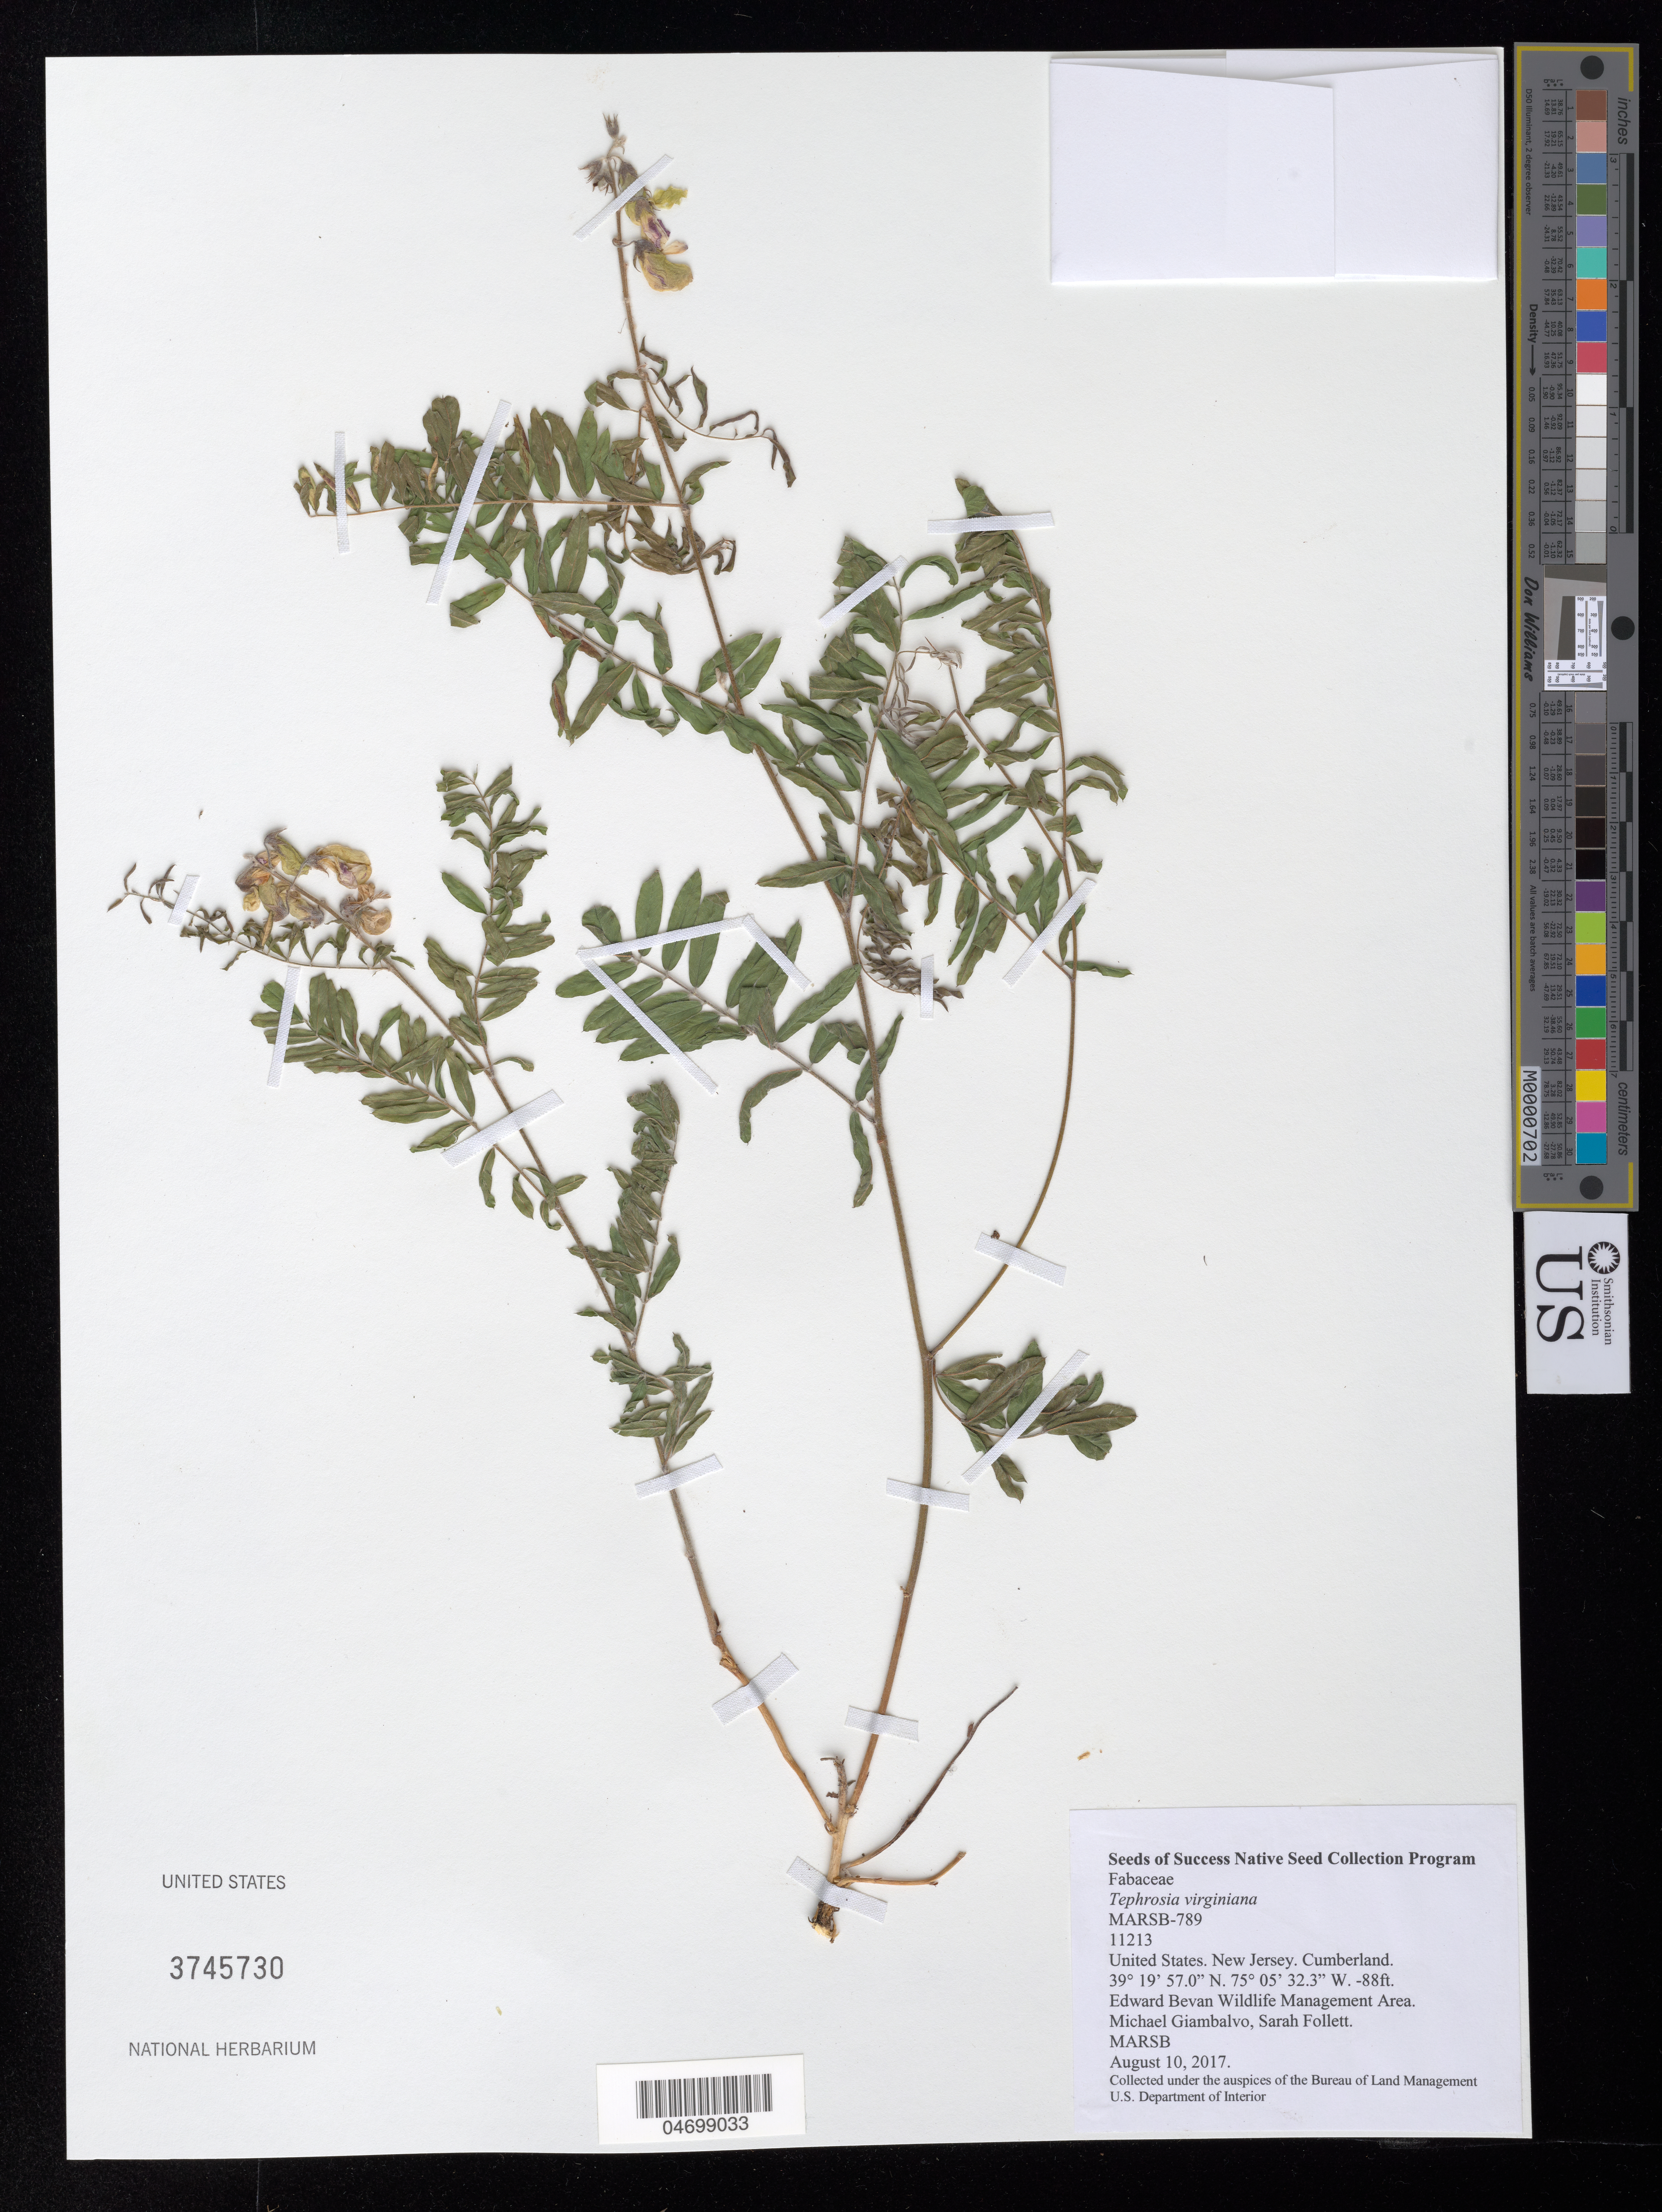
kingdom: Plantae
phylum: Tracheophyta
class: Magnoliopsida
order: Fabales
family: Fabaceae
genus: Tephrosia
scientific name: Tephrosia virginiana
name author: (L.) Pers.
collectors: M. Giambalvo & S. Follet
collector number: MARSB-789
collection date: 2017-08-10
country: United States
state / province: New Jersey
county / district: Cumberland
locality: Edward Bevan Wildlife Management Area.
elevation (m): -27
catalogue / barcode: US 3745730